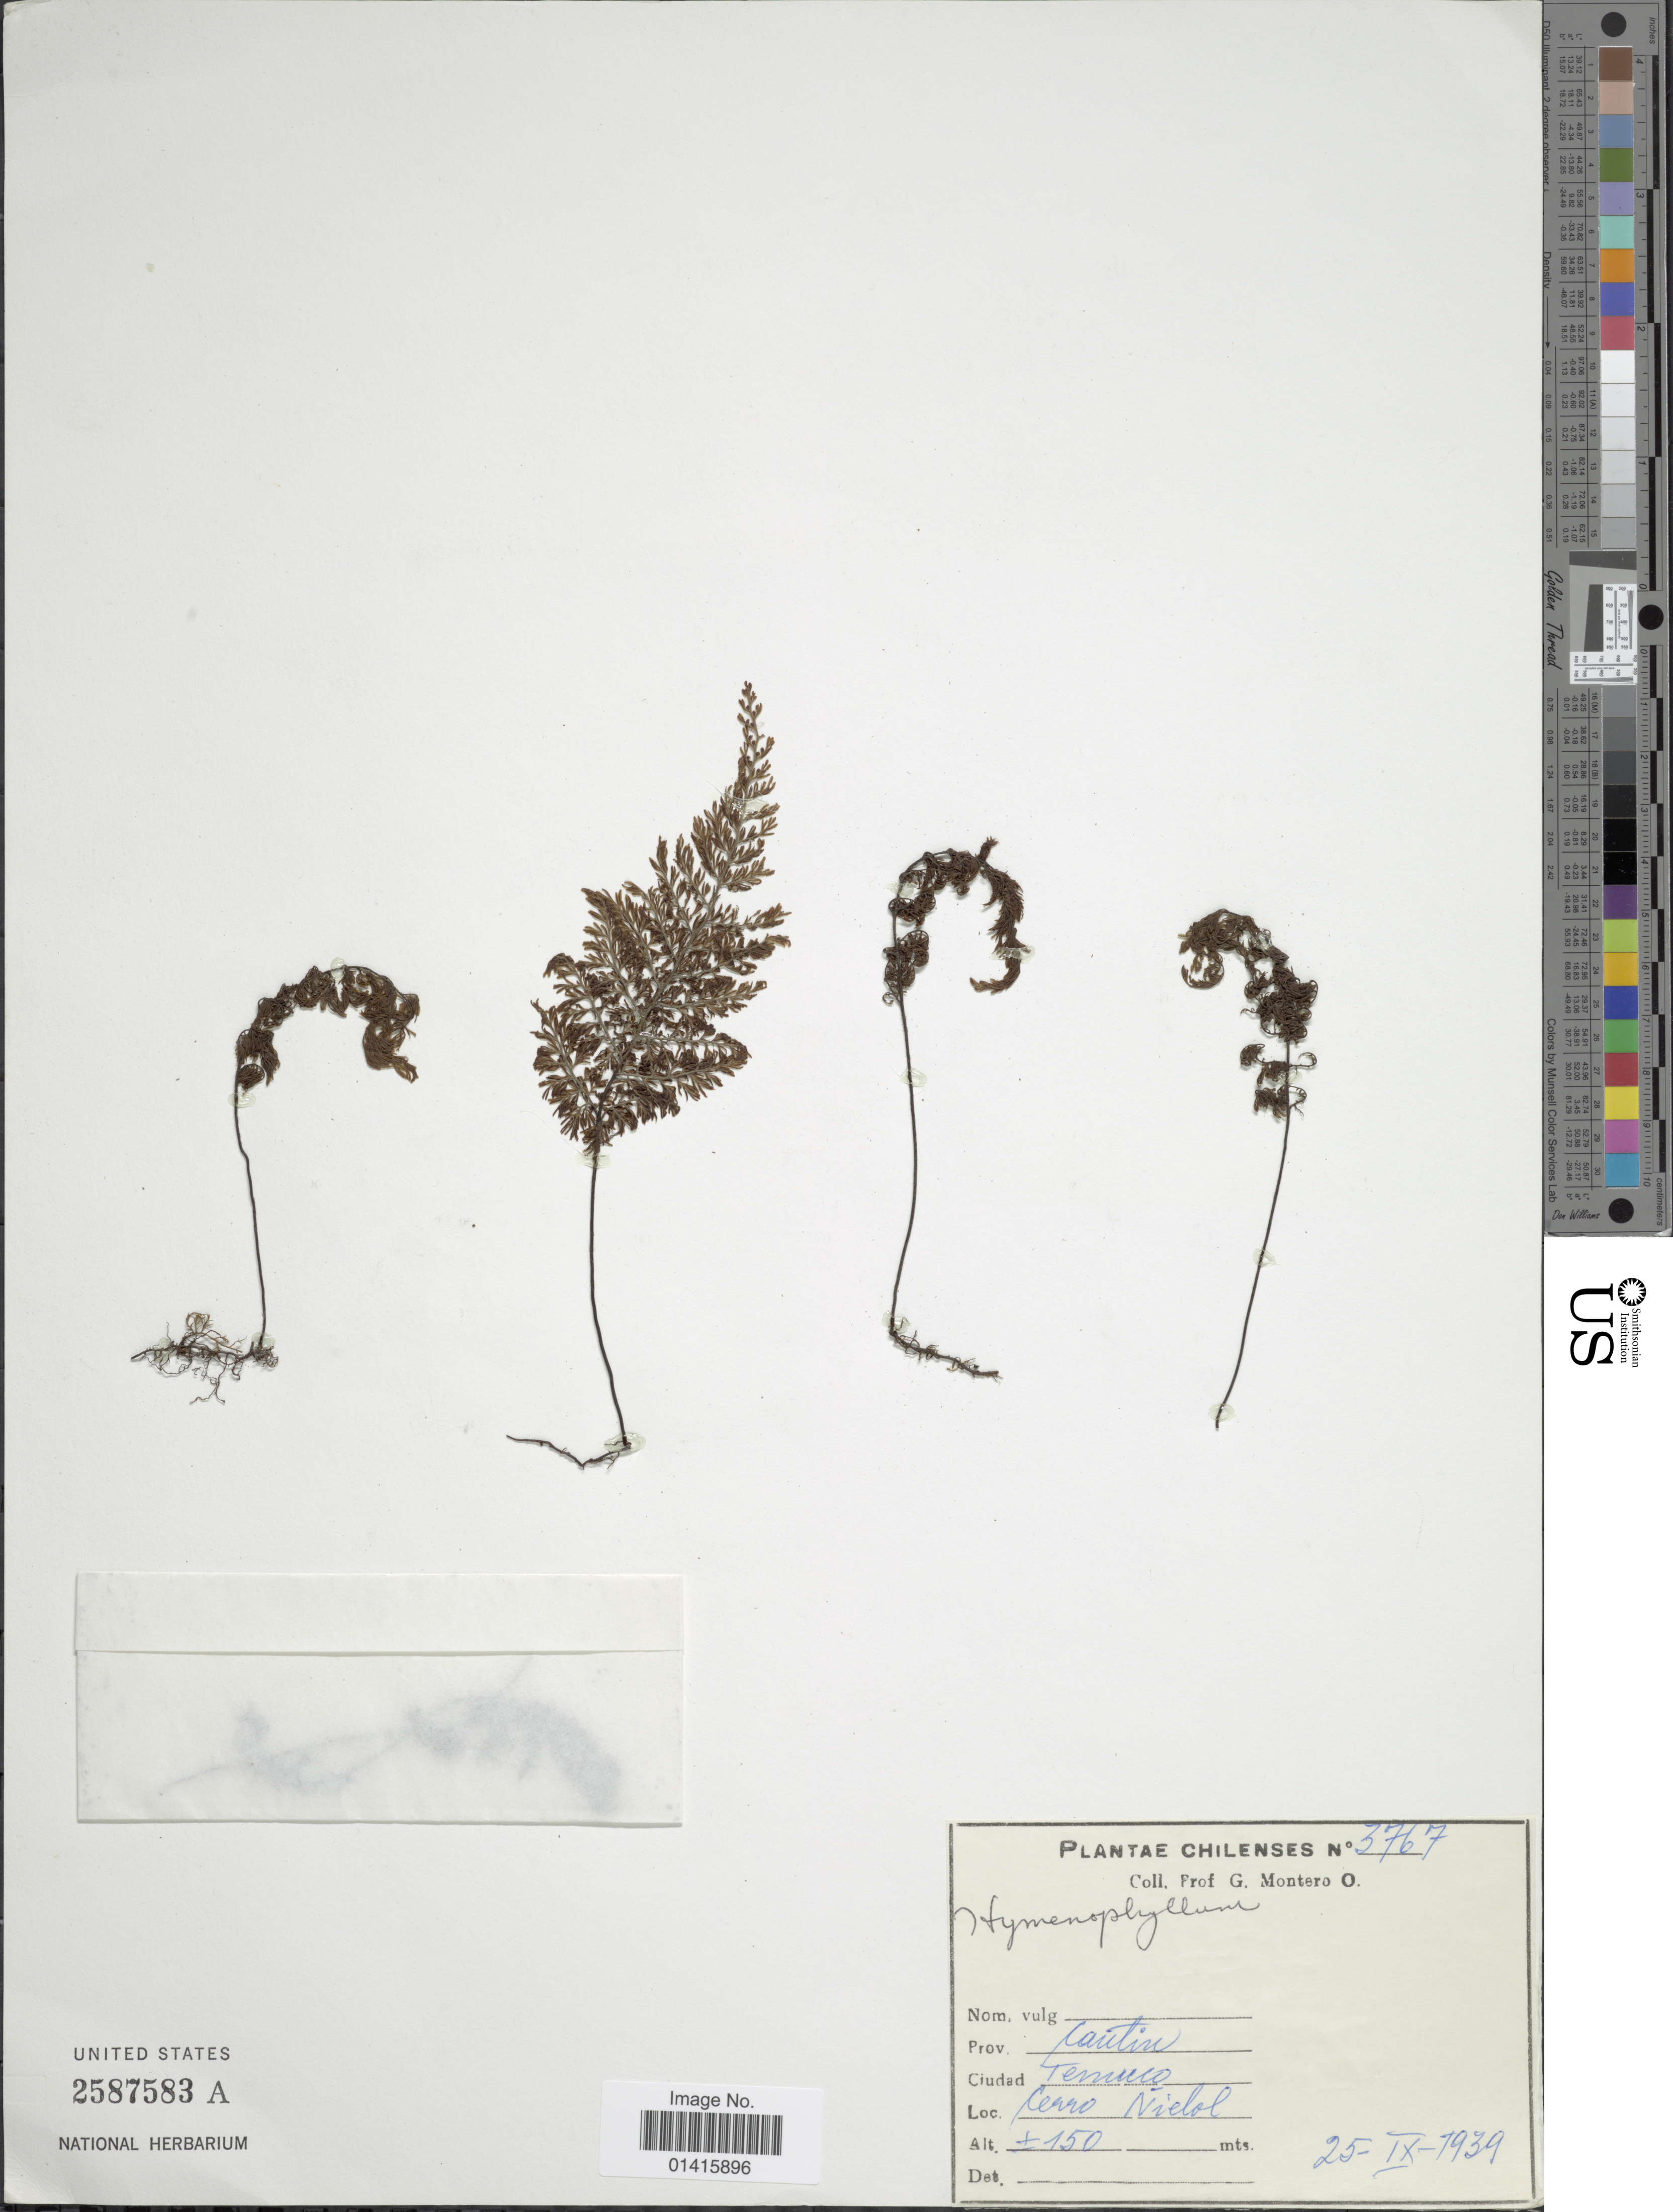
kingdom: Plantae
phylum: Tracheophyta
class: Polypodiopsida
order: Hymenophyllales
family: Hymenophyllaceae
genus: Hymenophyllum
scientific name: Hymenophyllum dentatum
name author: Cav.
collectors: G. Montero O.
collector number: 3767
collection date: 1939-09-25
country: Chile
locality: Prov. Cautin, Ternuco, Cerro Nielol.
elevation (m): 150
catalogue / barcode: US 2587583A